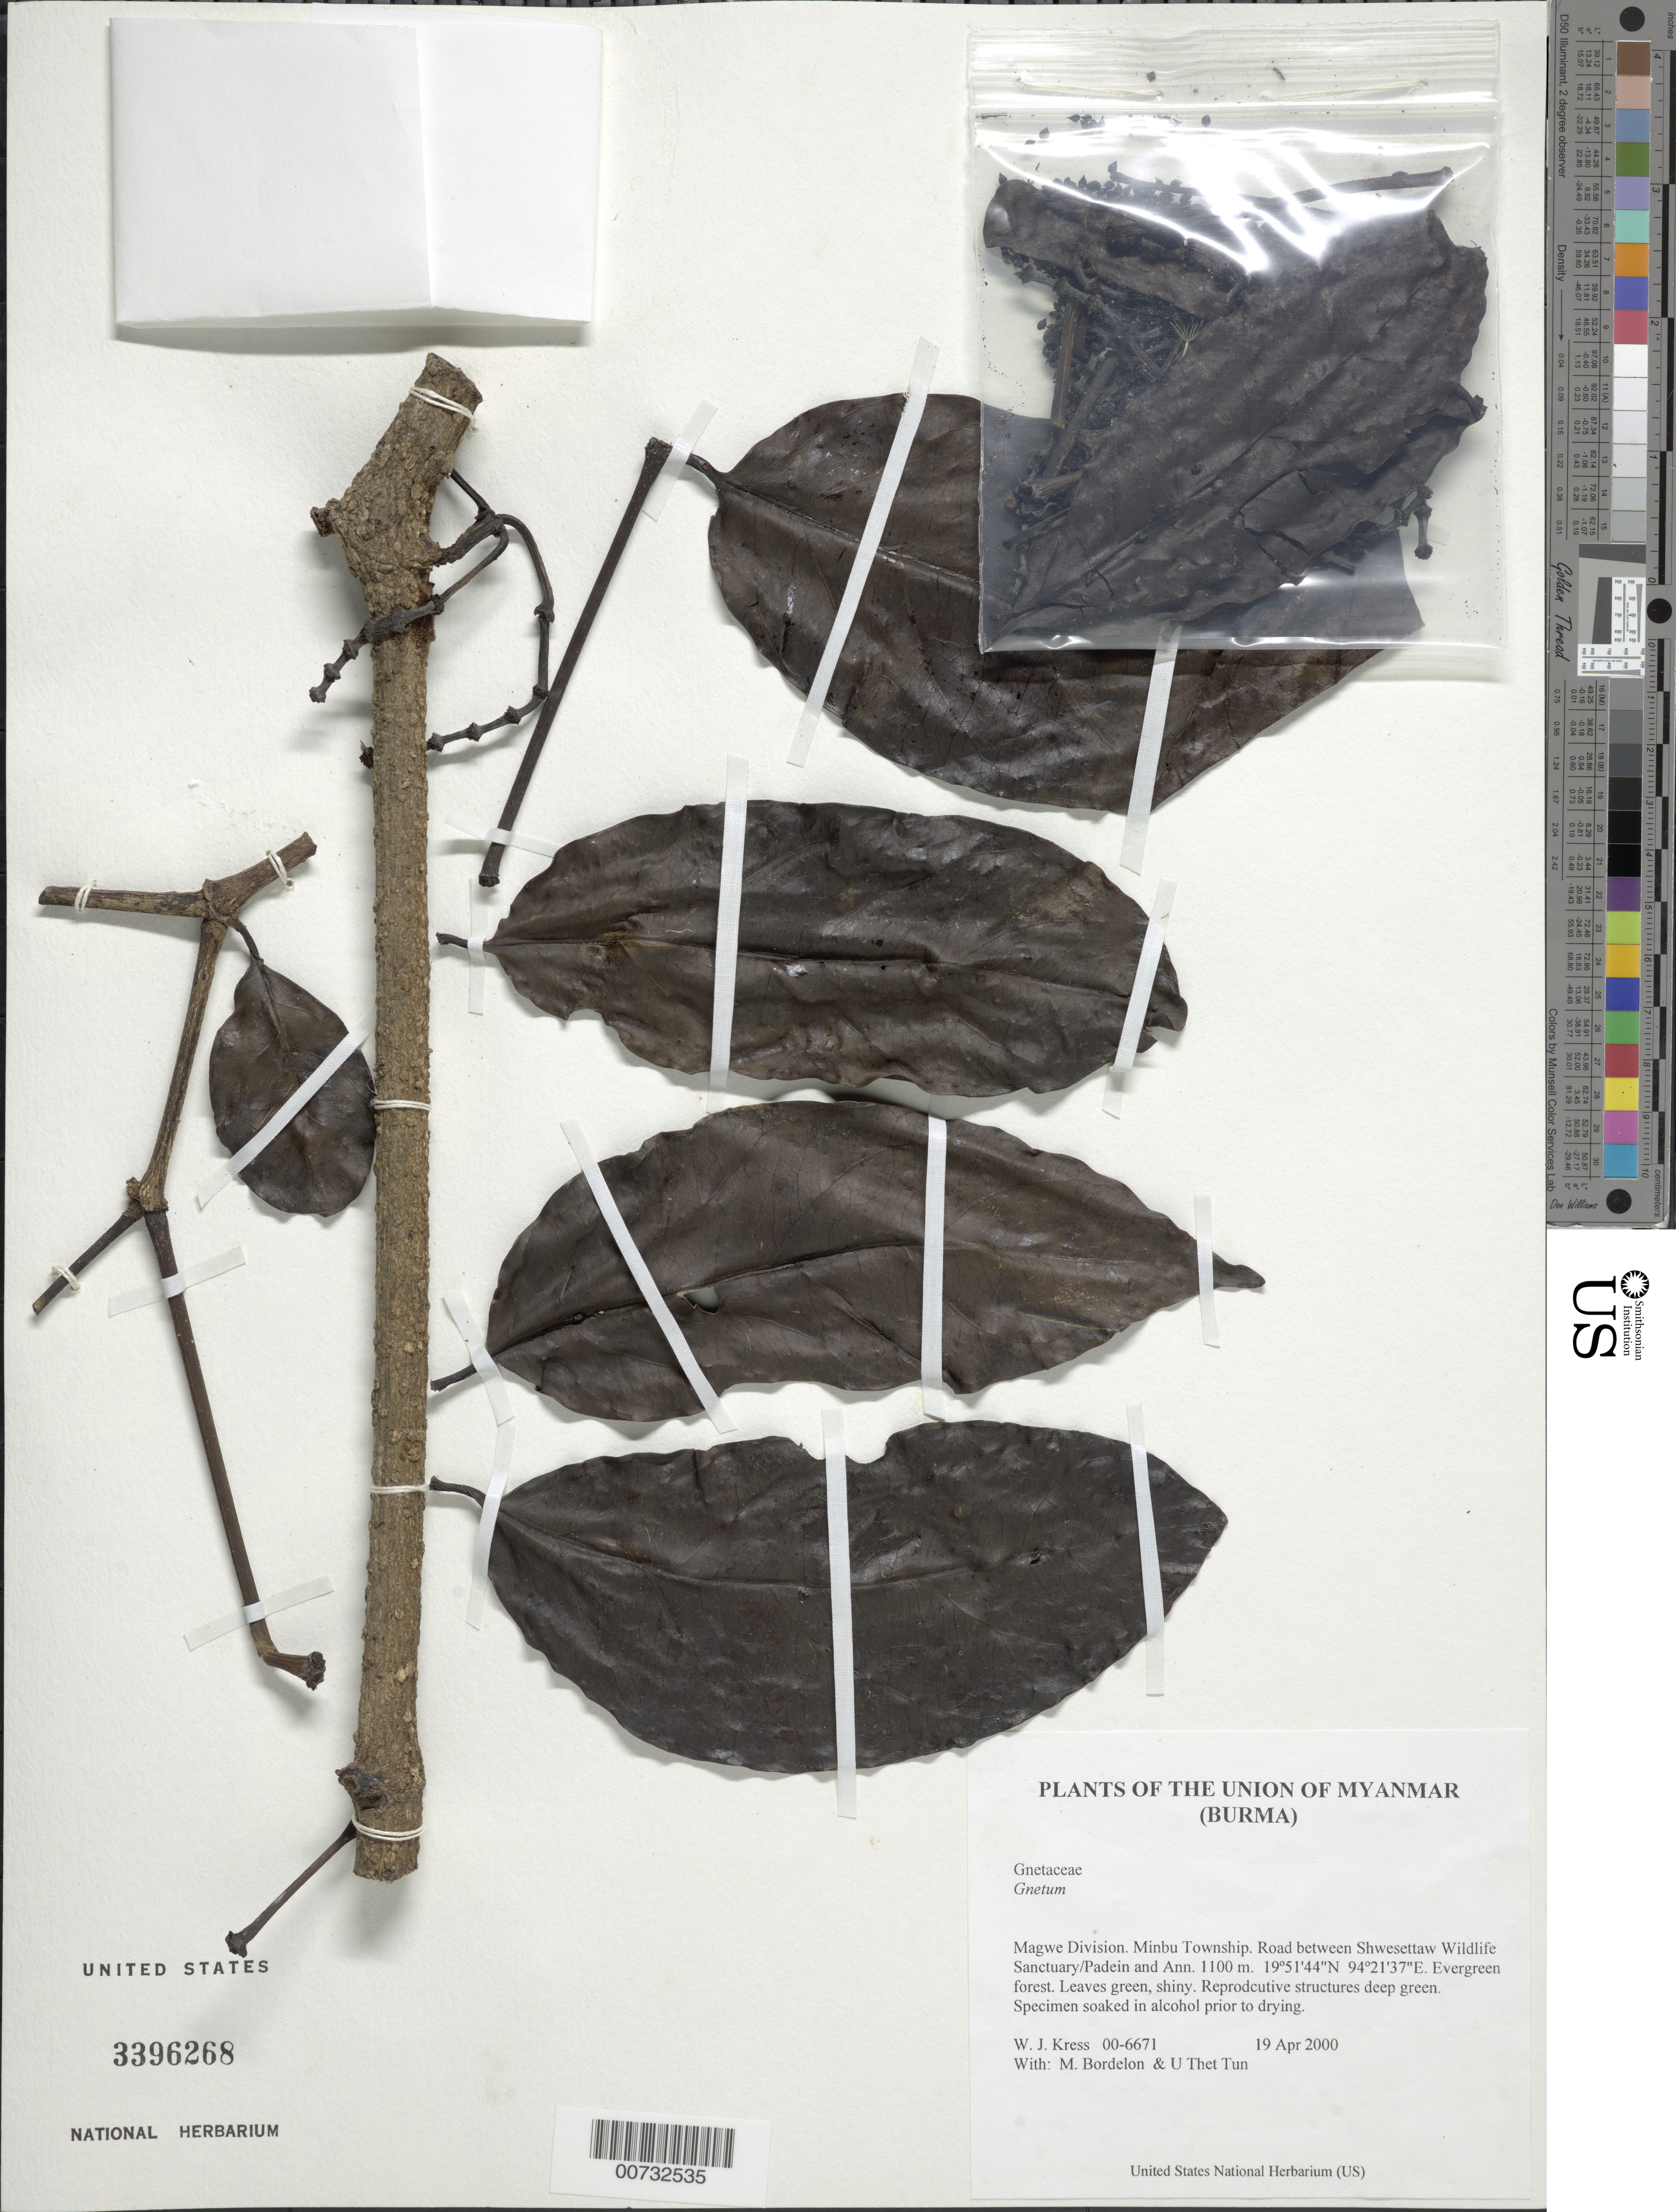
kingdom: Plantae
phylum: Tracheophyta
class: Gnetopsida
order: Gnetales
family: Gnetaceae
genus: Gnetum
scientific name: Gnetum sp.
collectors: W. J. Kress, M. Bordelon & Thet Htun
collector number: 00-6671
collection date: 2000-04-19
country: Myanmar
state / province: Magway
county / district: Minbu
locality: Road between Shwesettaw Wildlife Sanctuary/Padein and Ann.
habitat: Evergreen forest.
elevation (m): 1100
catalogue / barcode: US 3396268